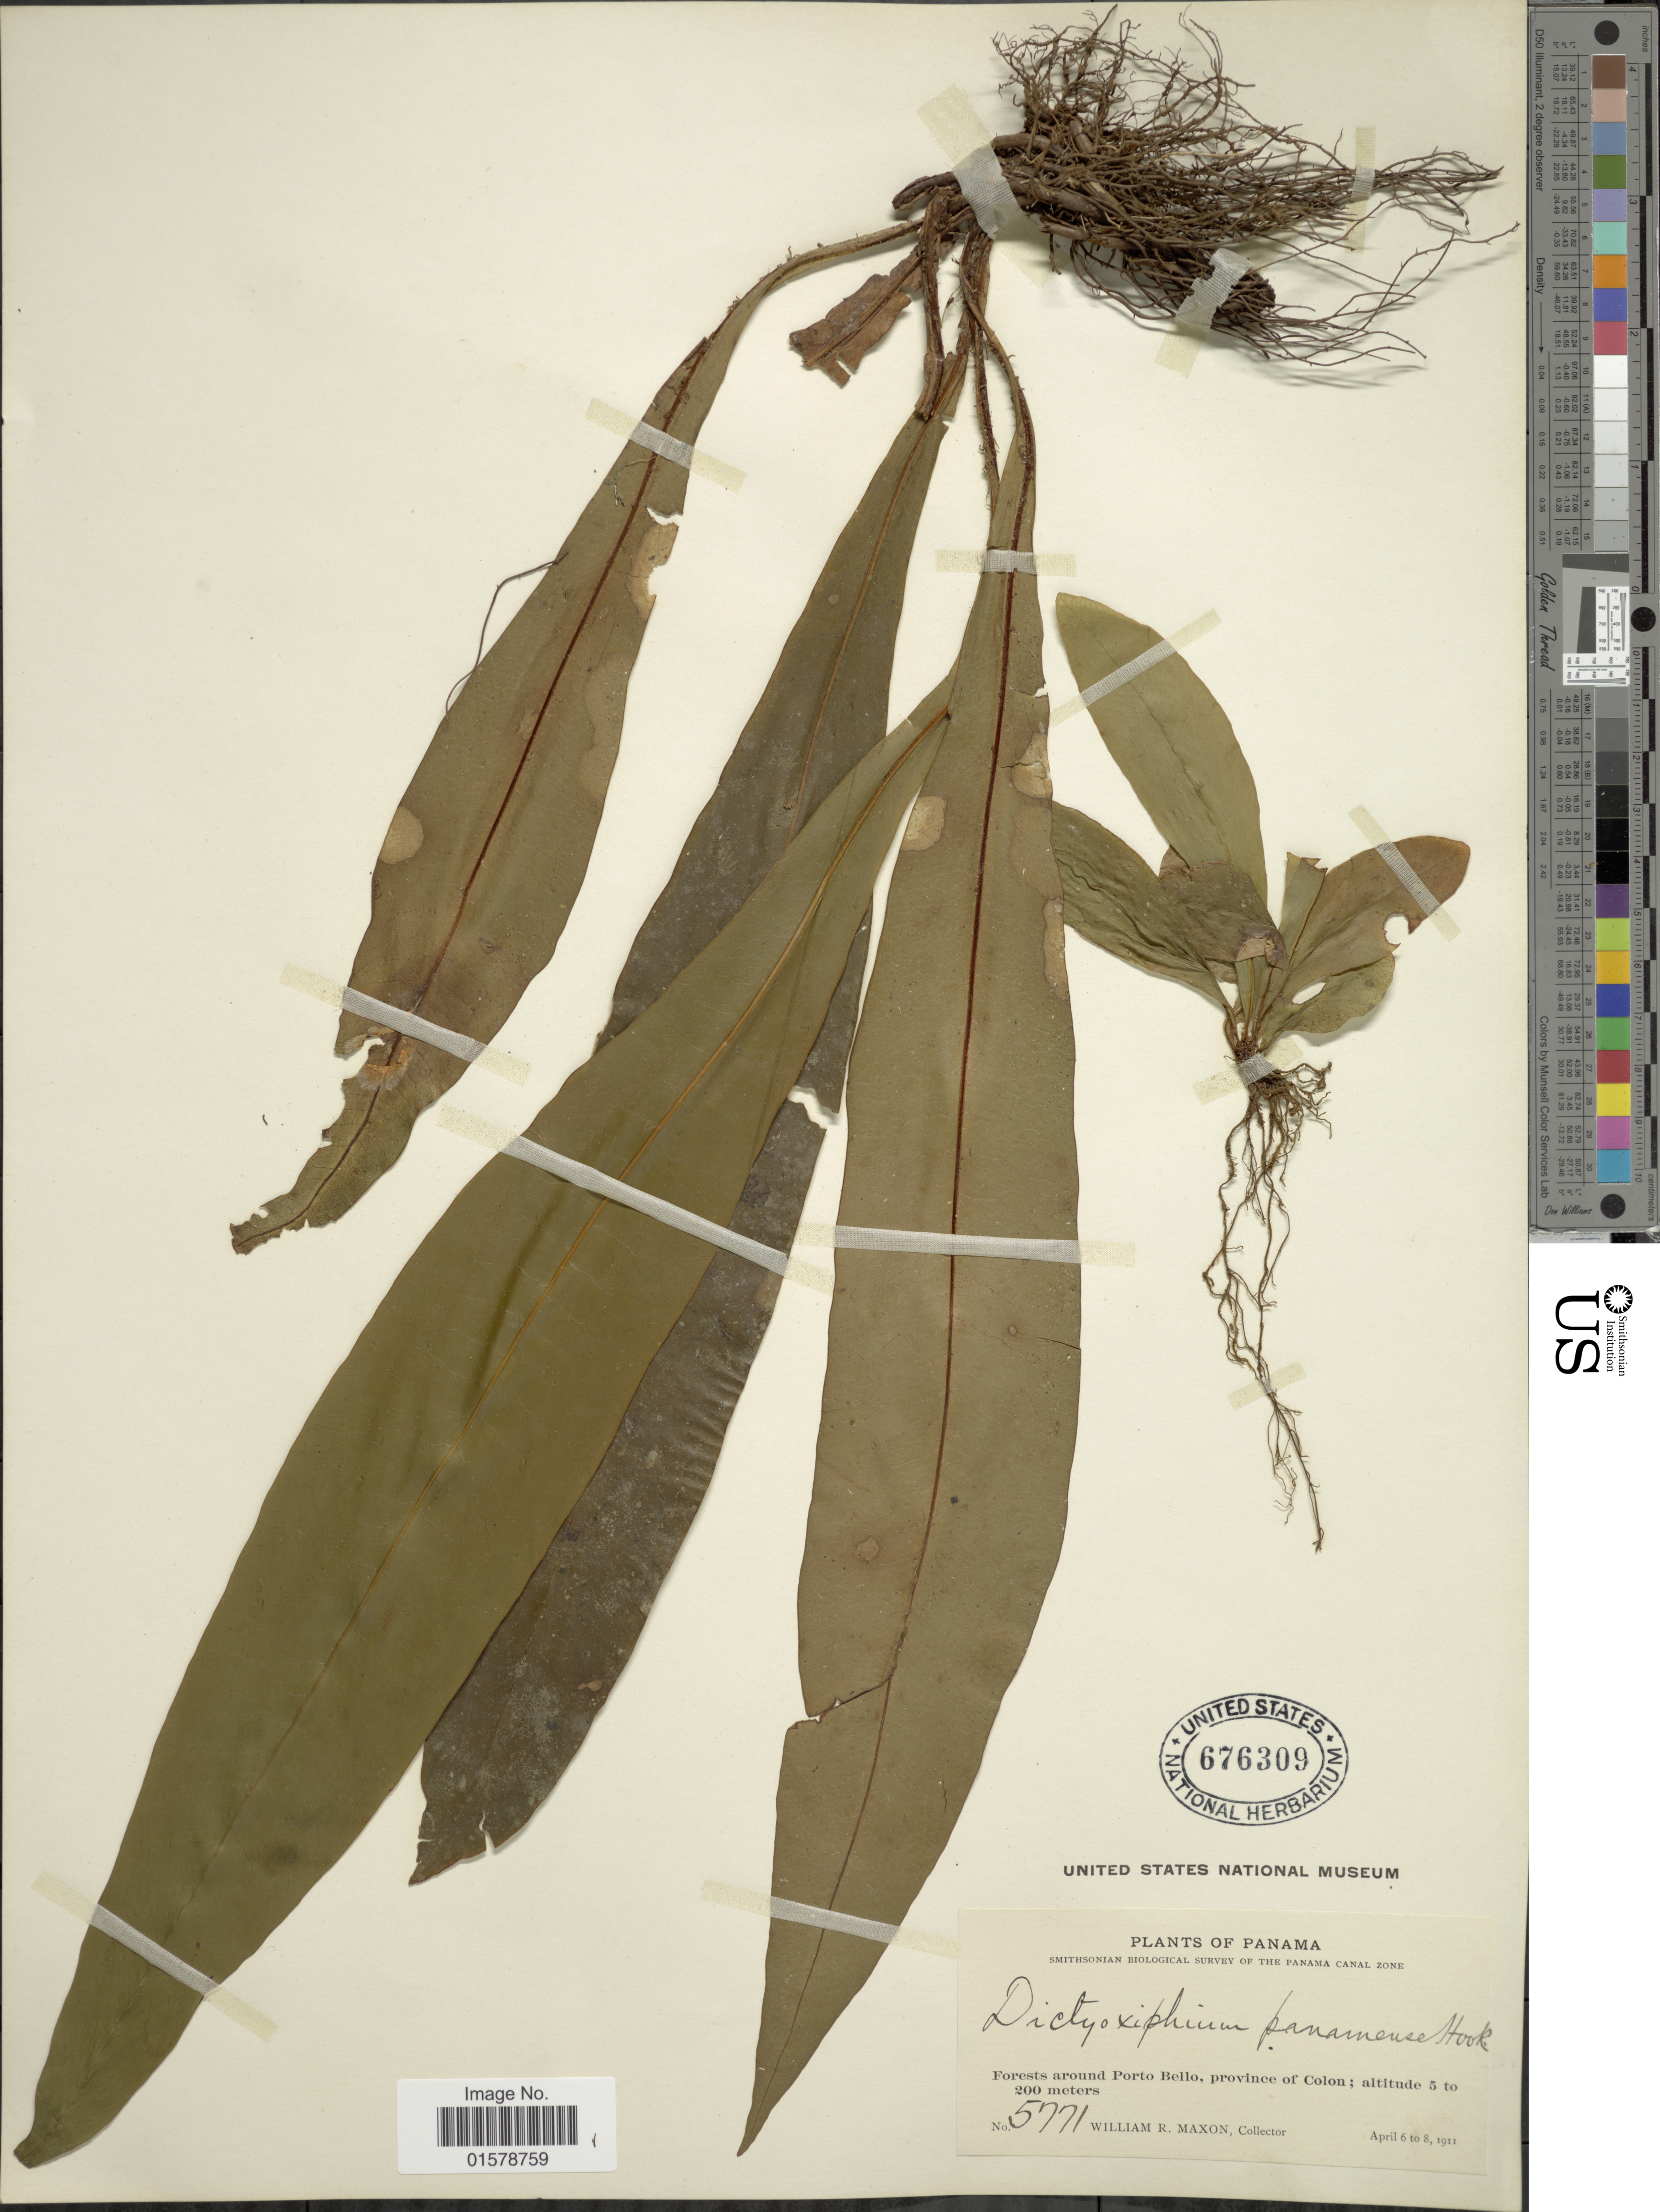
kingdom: Plantae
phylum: Tracheophyta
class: Polypodiopsida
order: Polypodiales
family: Tectariaceae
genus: Tectaria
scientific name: Tectaria panamensis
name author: (Hook.) R.M. Tryon & A.F. Tryon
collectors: W. R. Maxon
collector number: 5771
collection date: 1911-04-06/1911-04-08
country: Panama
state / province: Colón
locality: Panama, Forests around Porto Bello, province of Colon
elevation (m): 5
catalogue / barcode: US 676309